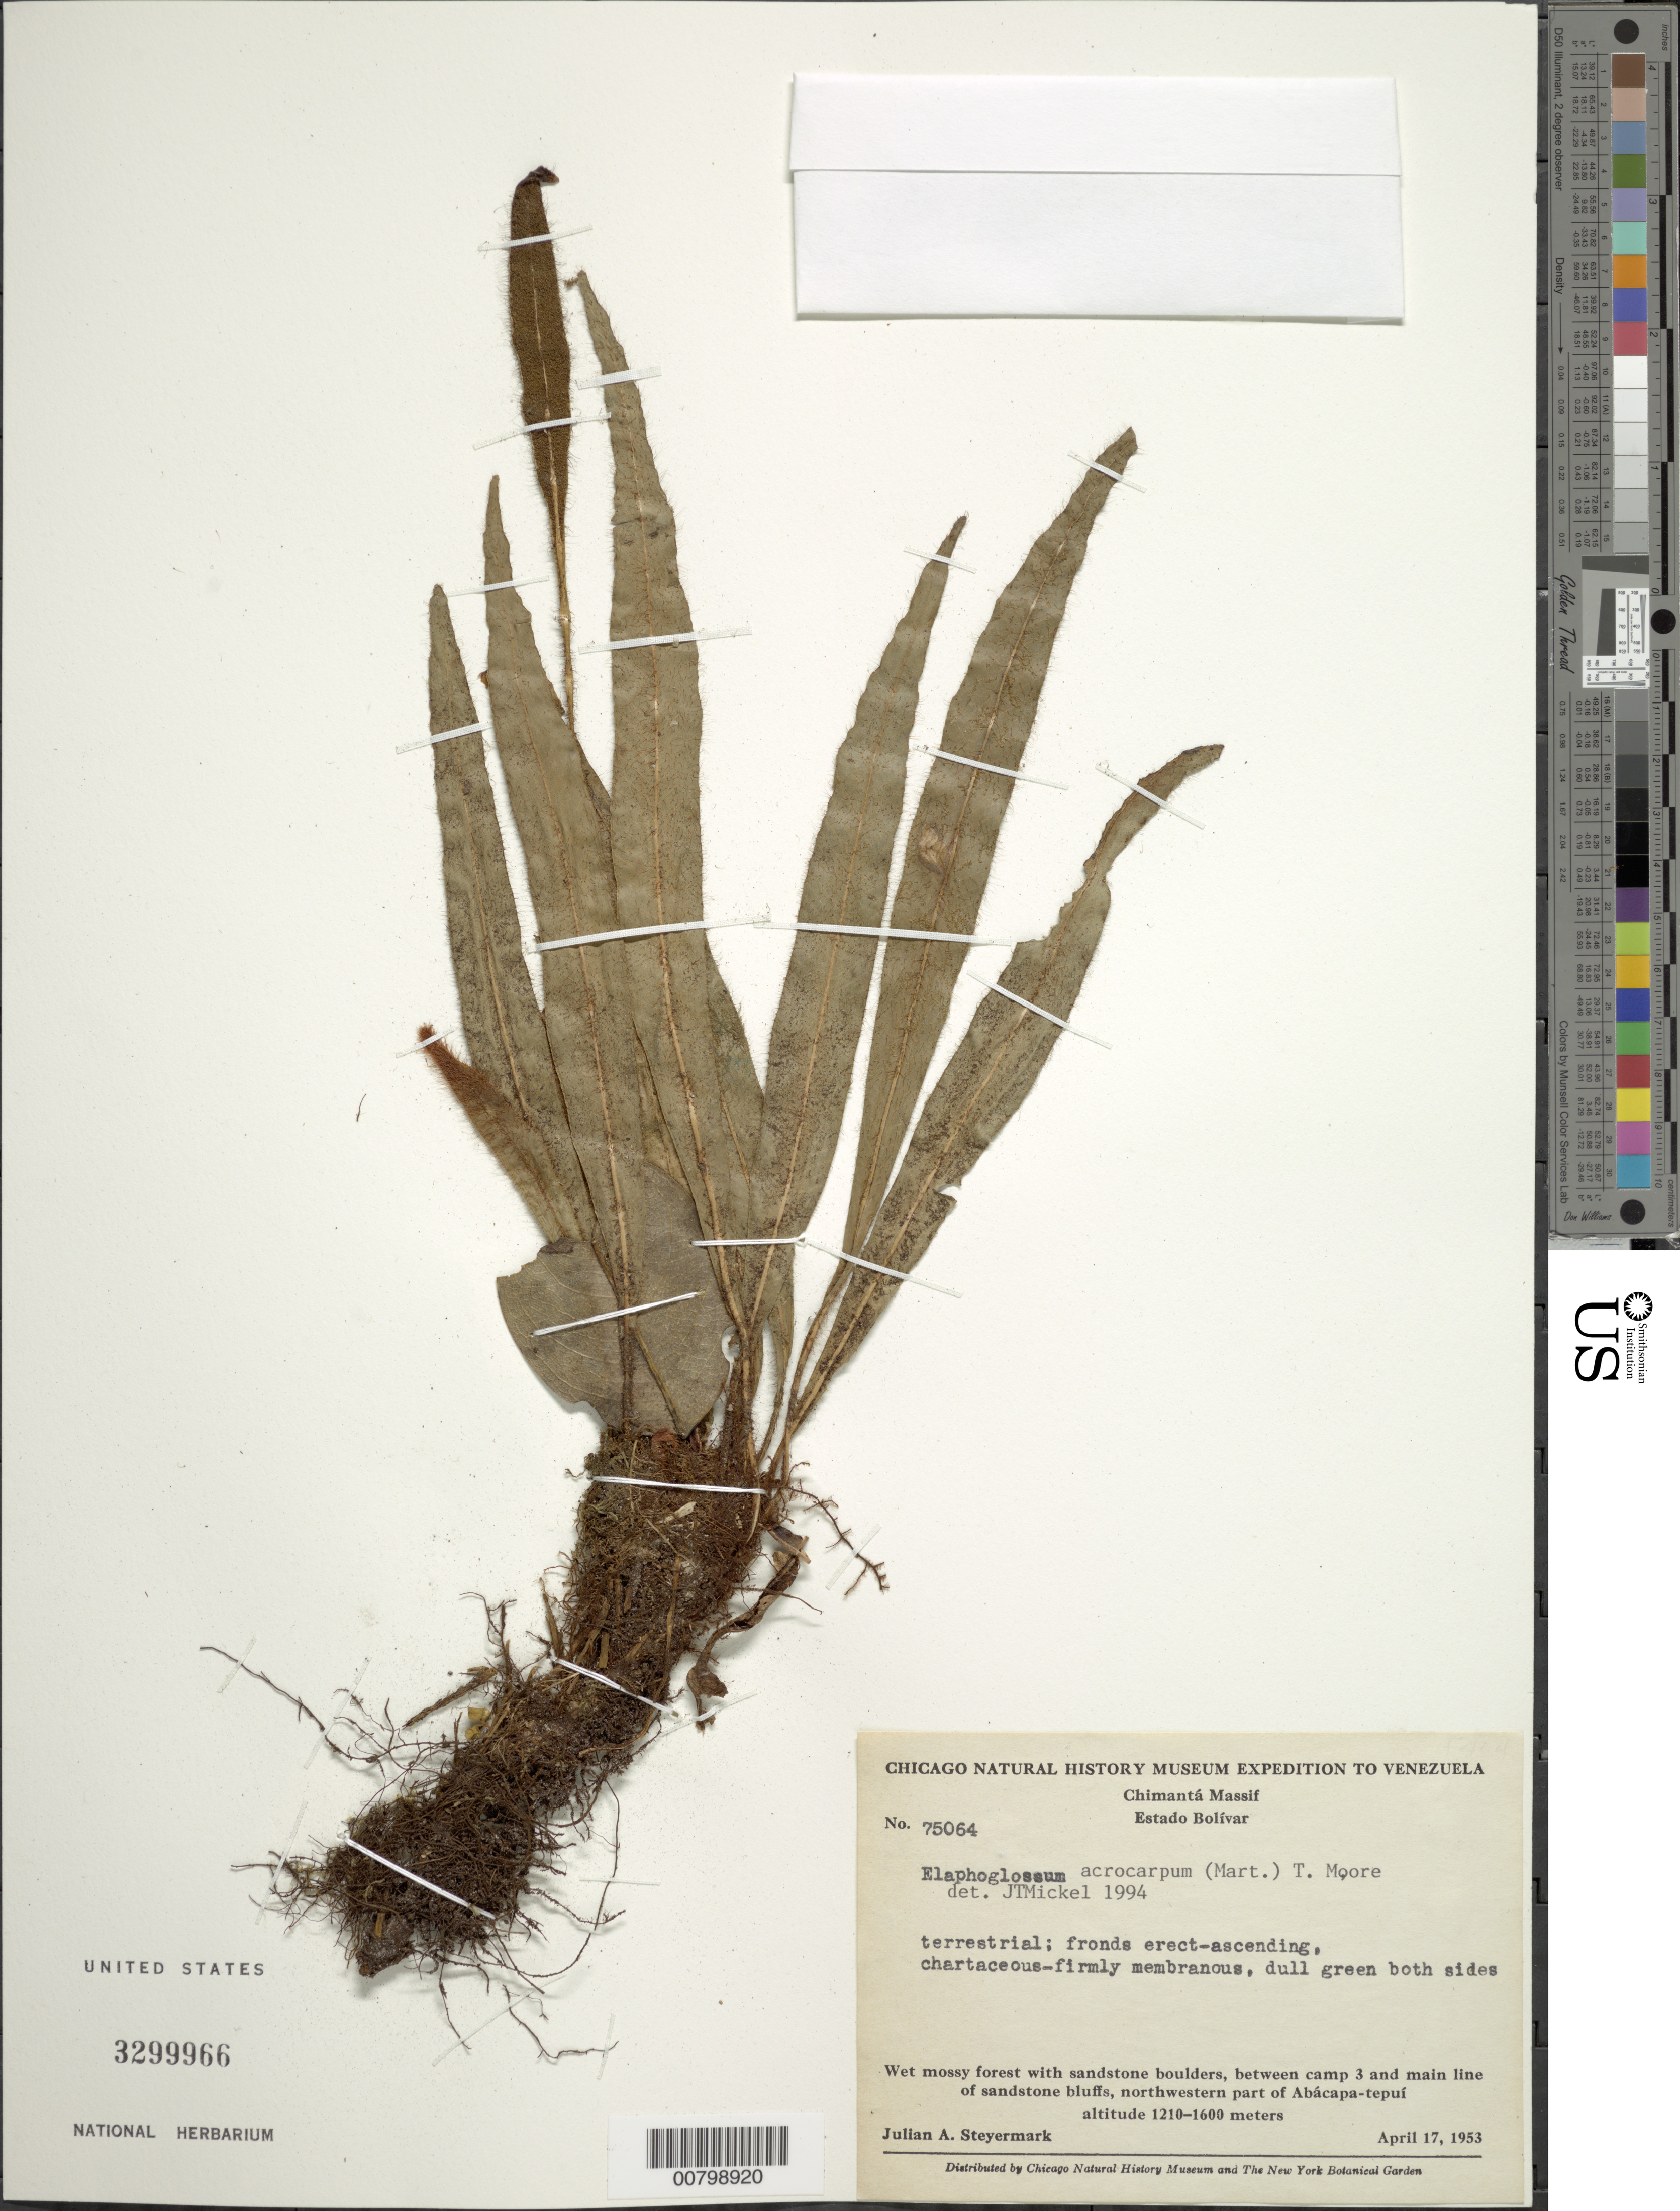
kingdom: Plantae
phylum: Tracheophyta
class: Polypodiopsida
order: Polypodiales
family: Dryopteridaceae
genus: Elaphoglossum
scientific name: Elaphoglossum acrocarpum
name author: (Mart.) T. Moore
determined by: Mickel, J. T., (NY), New York Botanical Garden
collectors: J. Steyermark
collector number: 75064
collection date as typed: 17-Apr-53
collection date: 1953-04-17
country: Venezuela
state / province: Bolívar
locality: Chimantá Massif, Abácapa-tepuí, NW part, between camp 3 and main line of sandstone bluffs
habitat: Wet mossy forest with sandstone boulders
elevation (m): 1210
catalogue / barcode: US 3299966